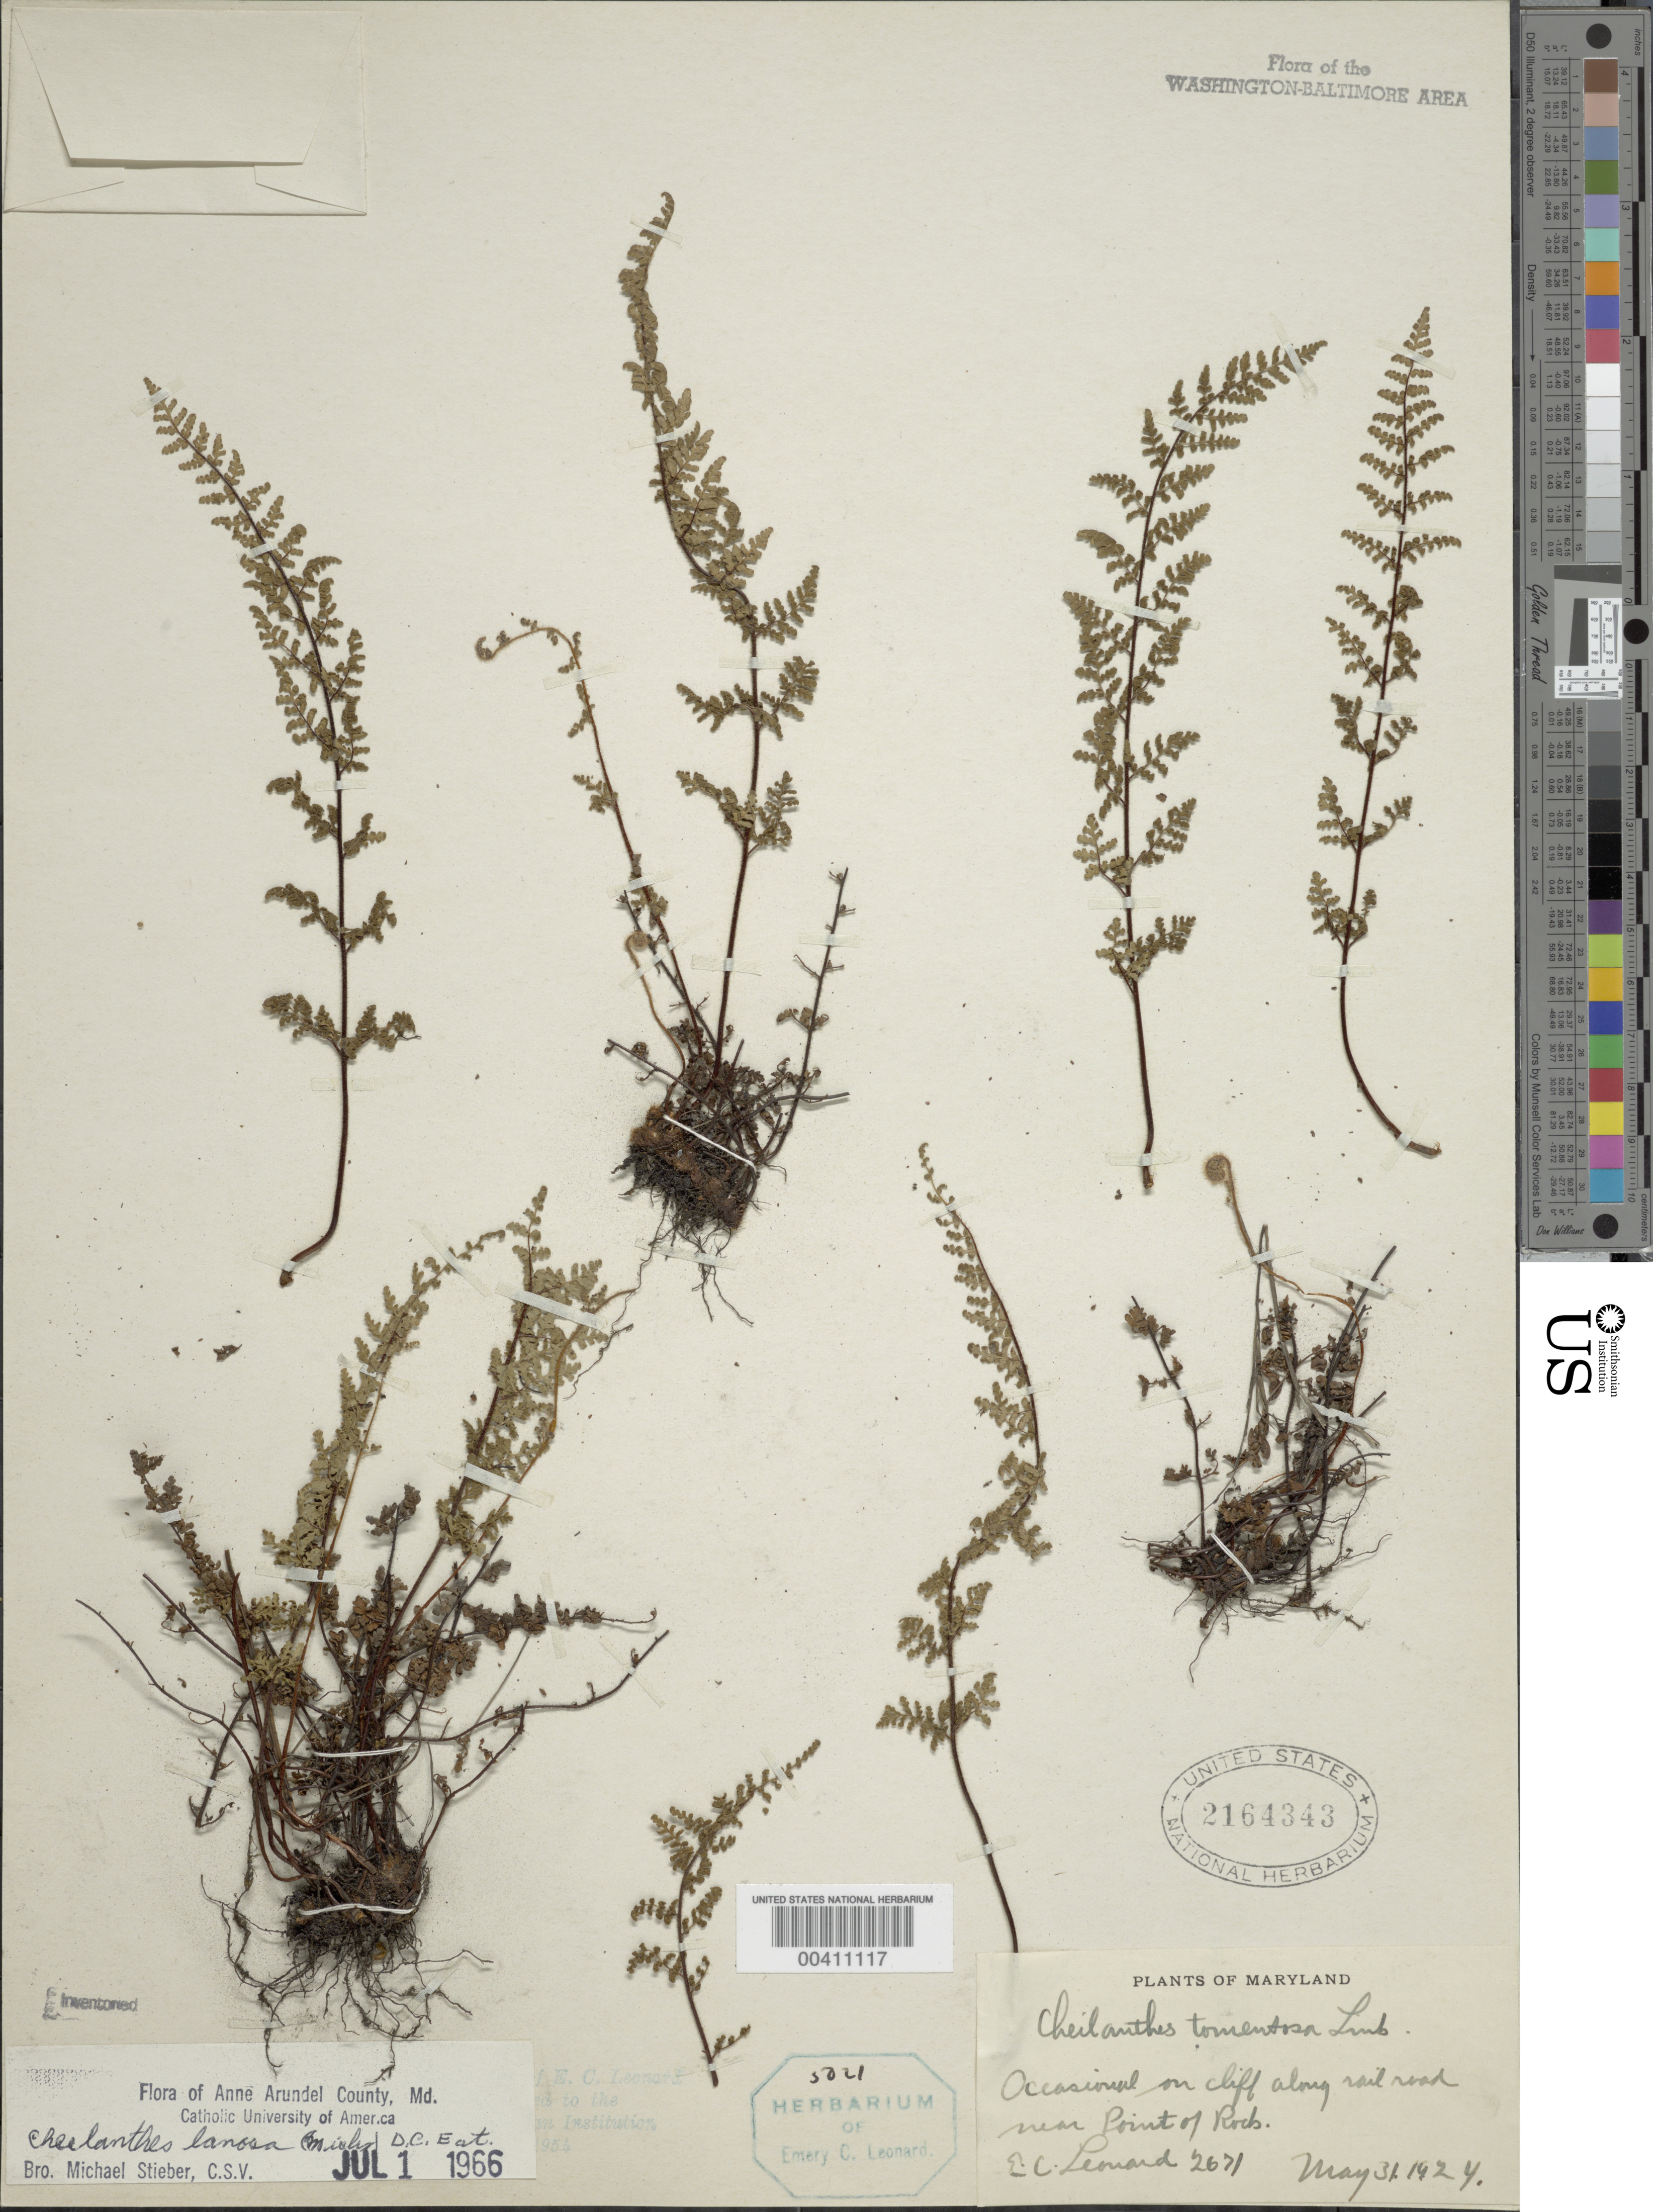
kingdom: Plantae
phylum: Tracheophyta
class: Polypodiopsida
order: Polypodiales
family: Pteridaceae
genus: Myriopteris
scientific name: Myriopteris lanosa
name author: (Michx.) Grusz & Windham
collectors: E. C. Leonard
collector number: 2671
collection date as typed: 31 May 1924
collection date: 1924-05-31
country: United States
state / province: Maryland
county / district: Frederick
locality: Point of Rocks C. & O. Canal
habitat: On cliff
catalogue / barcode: US 2164343